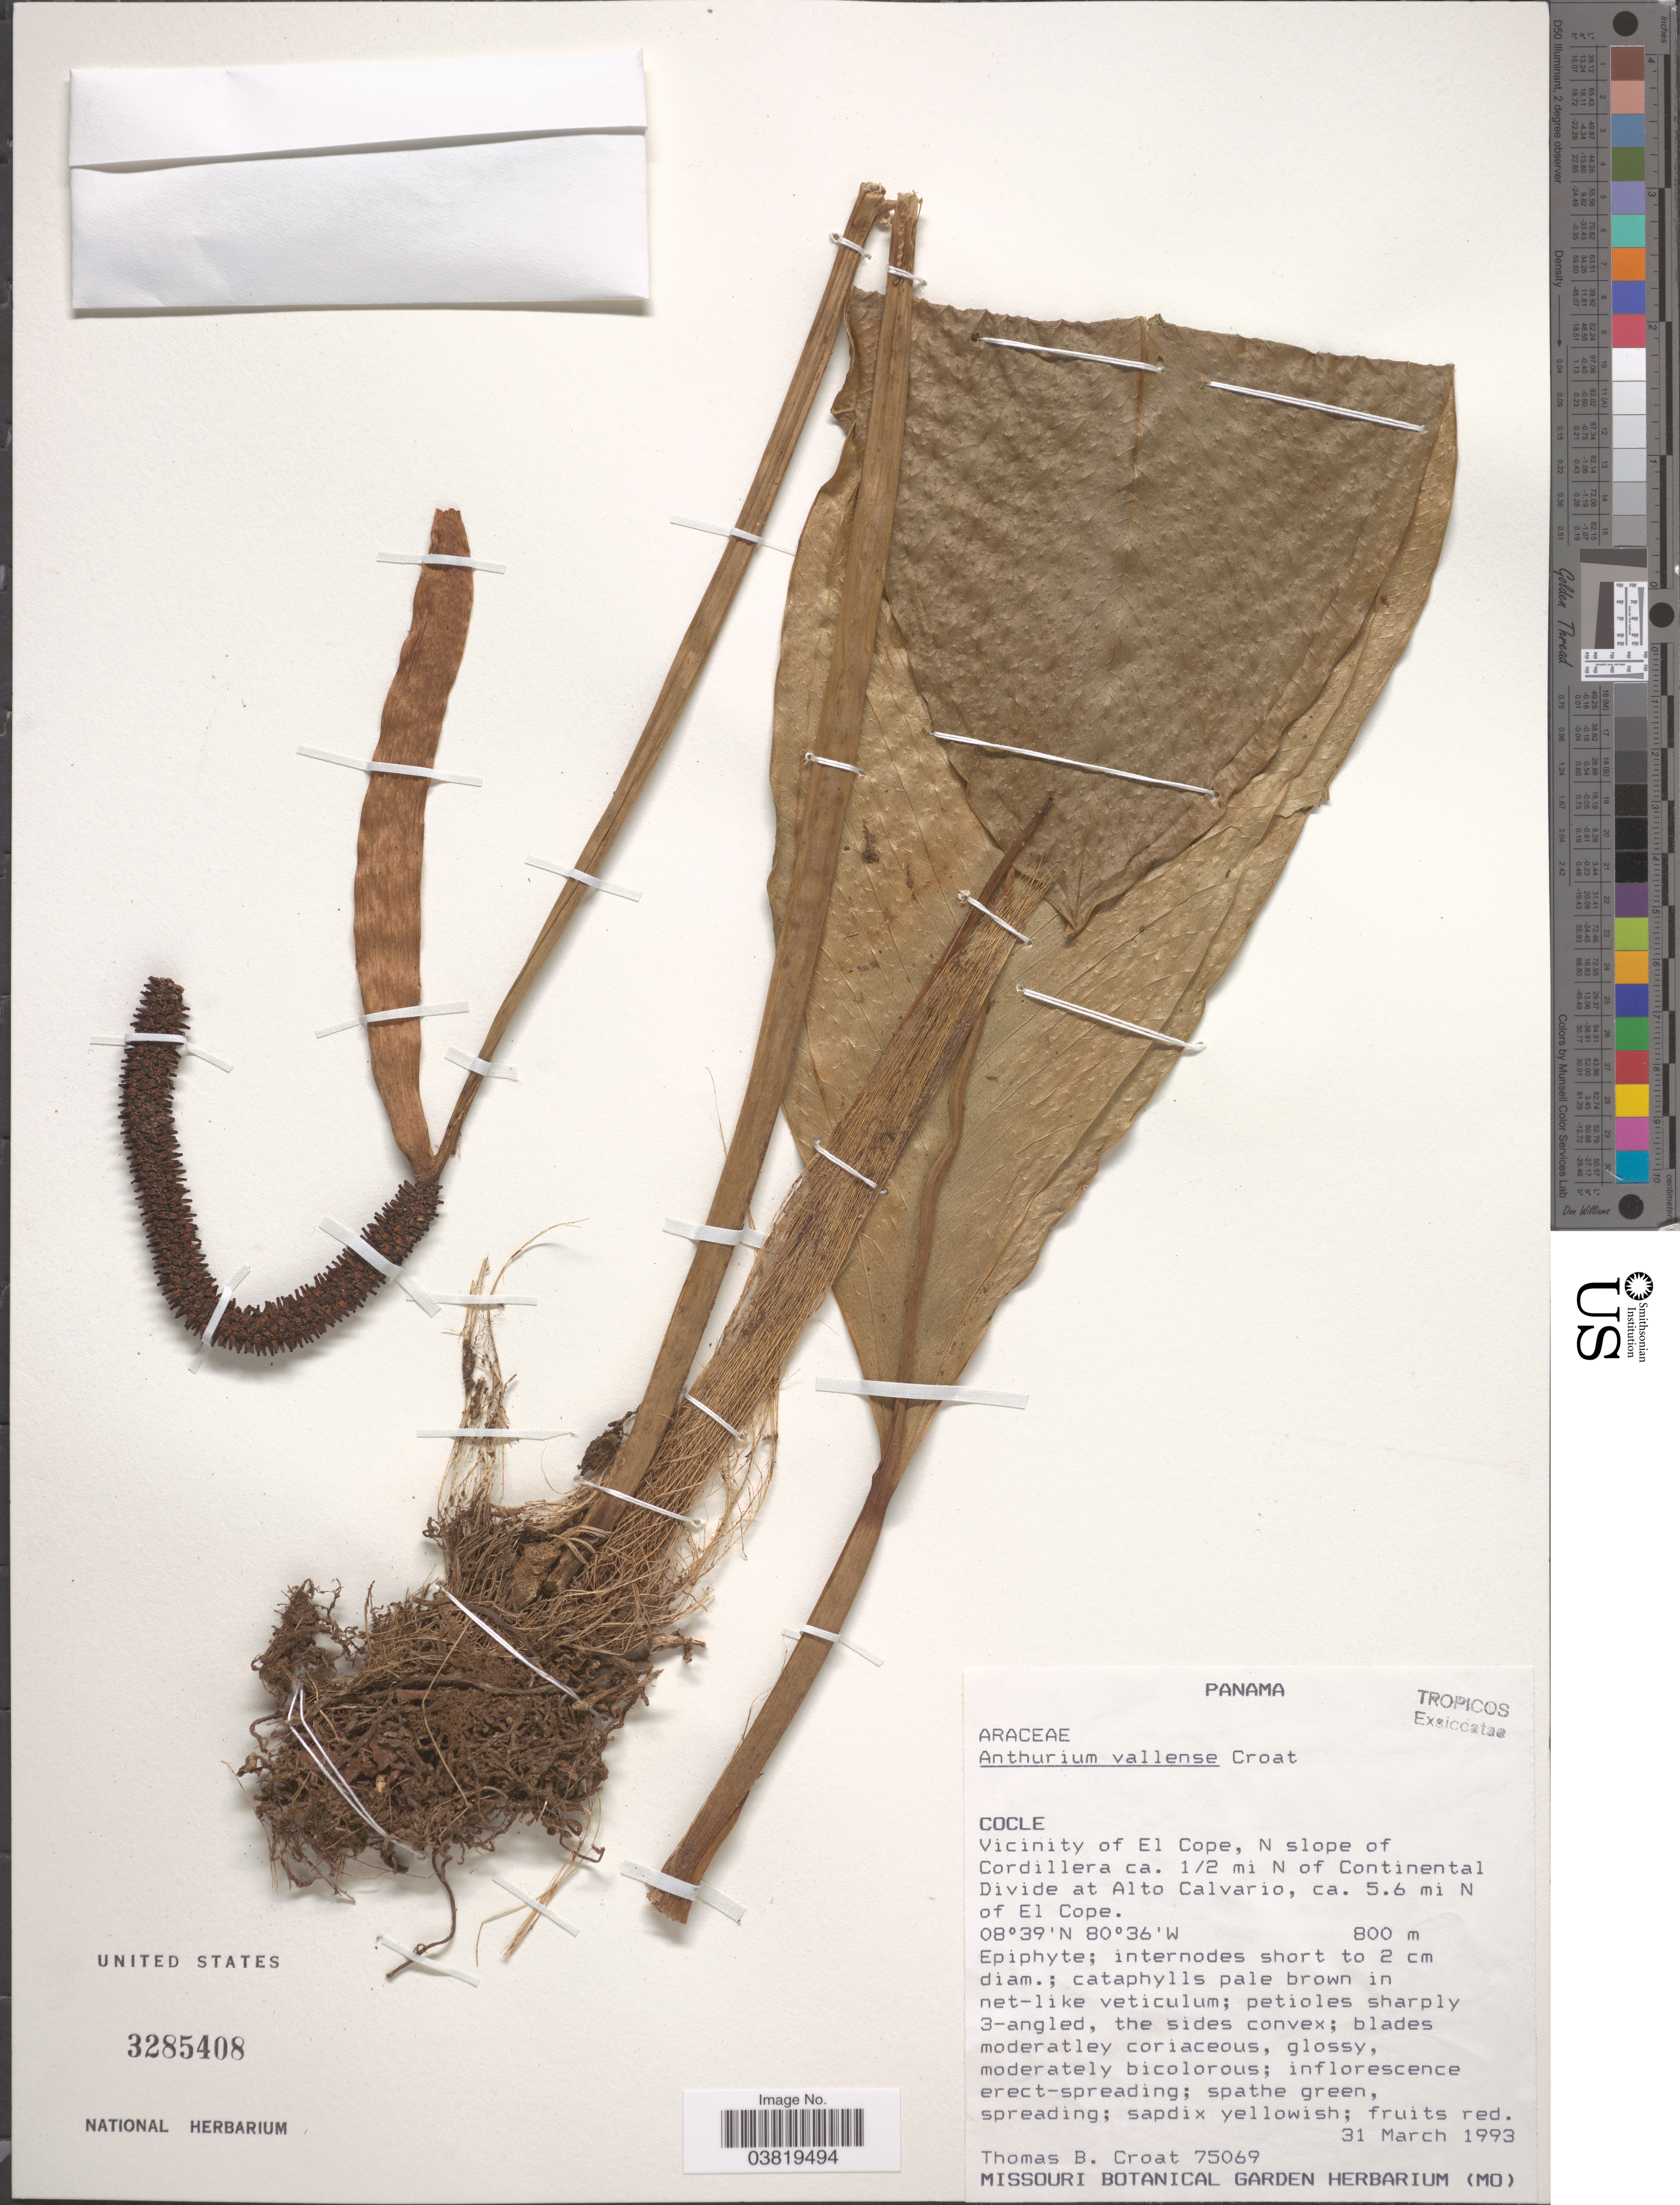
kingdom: Plantae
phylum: Tracheophyta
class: Liliopsida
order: Alismatales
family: Araceae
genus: Anthurium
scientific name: Anthurium vallense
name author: Croat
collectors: T. B. Croat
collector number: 75069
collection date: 1993-03-31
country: Panama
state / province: Cocle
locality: Vicinity of El Cope, N slope of Cordillera ca. 1/2 mi N of Continental Divide at Alto Calvario, ca. 5.6 mi N of El Cope.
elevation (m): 800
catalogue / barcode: US 3285408